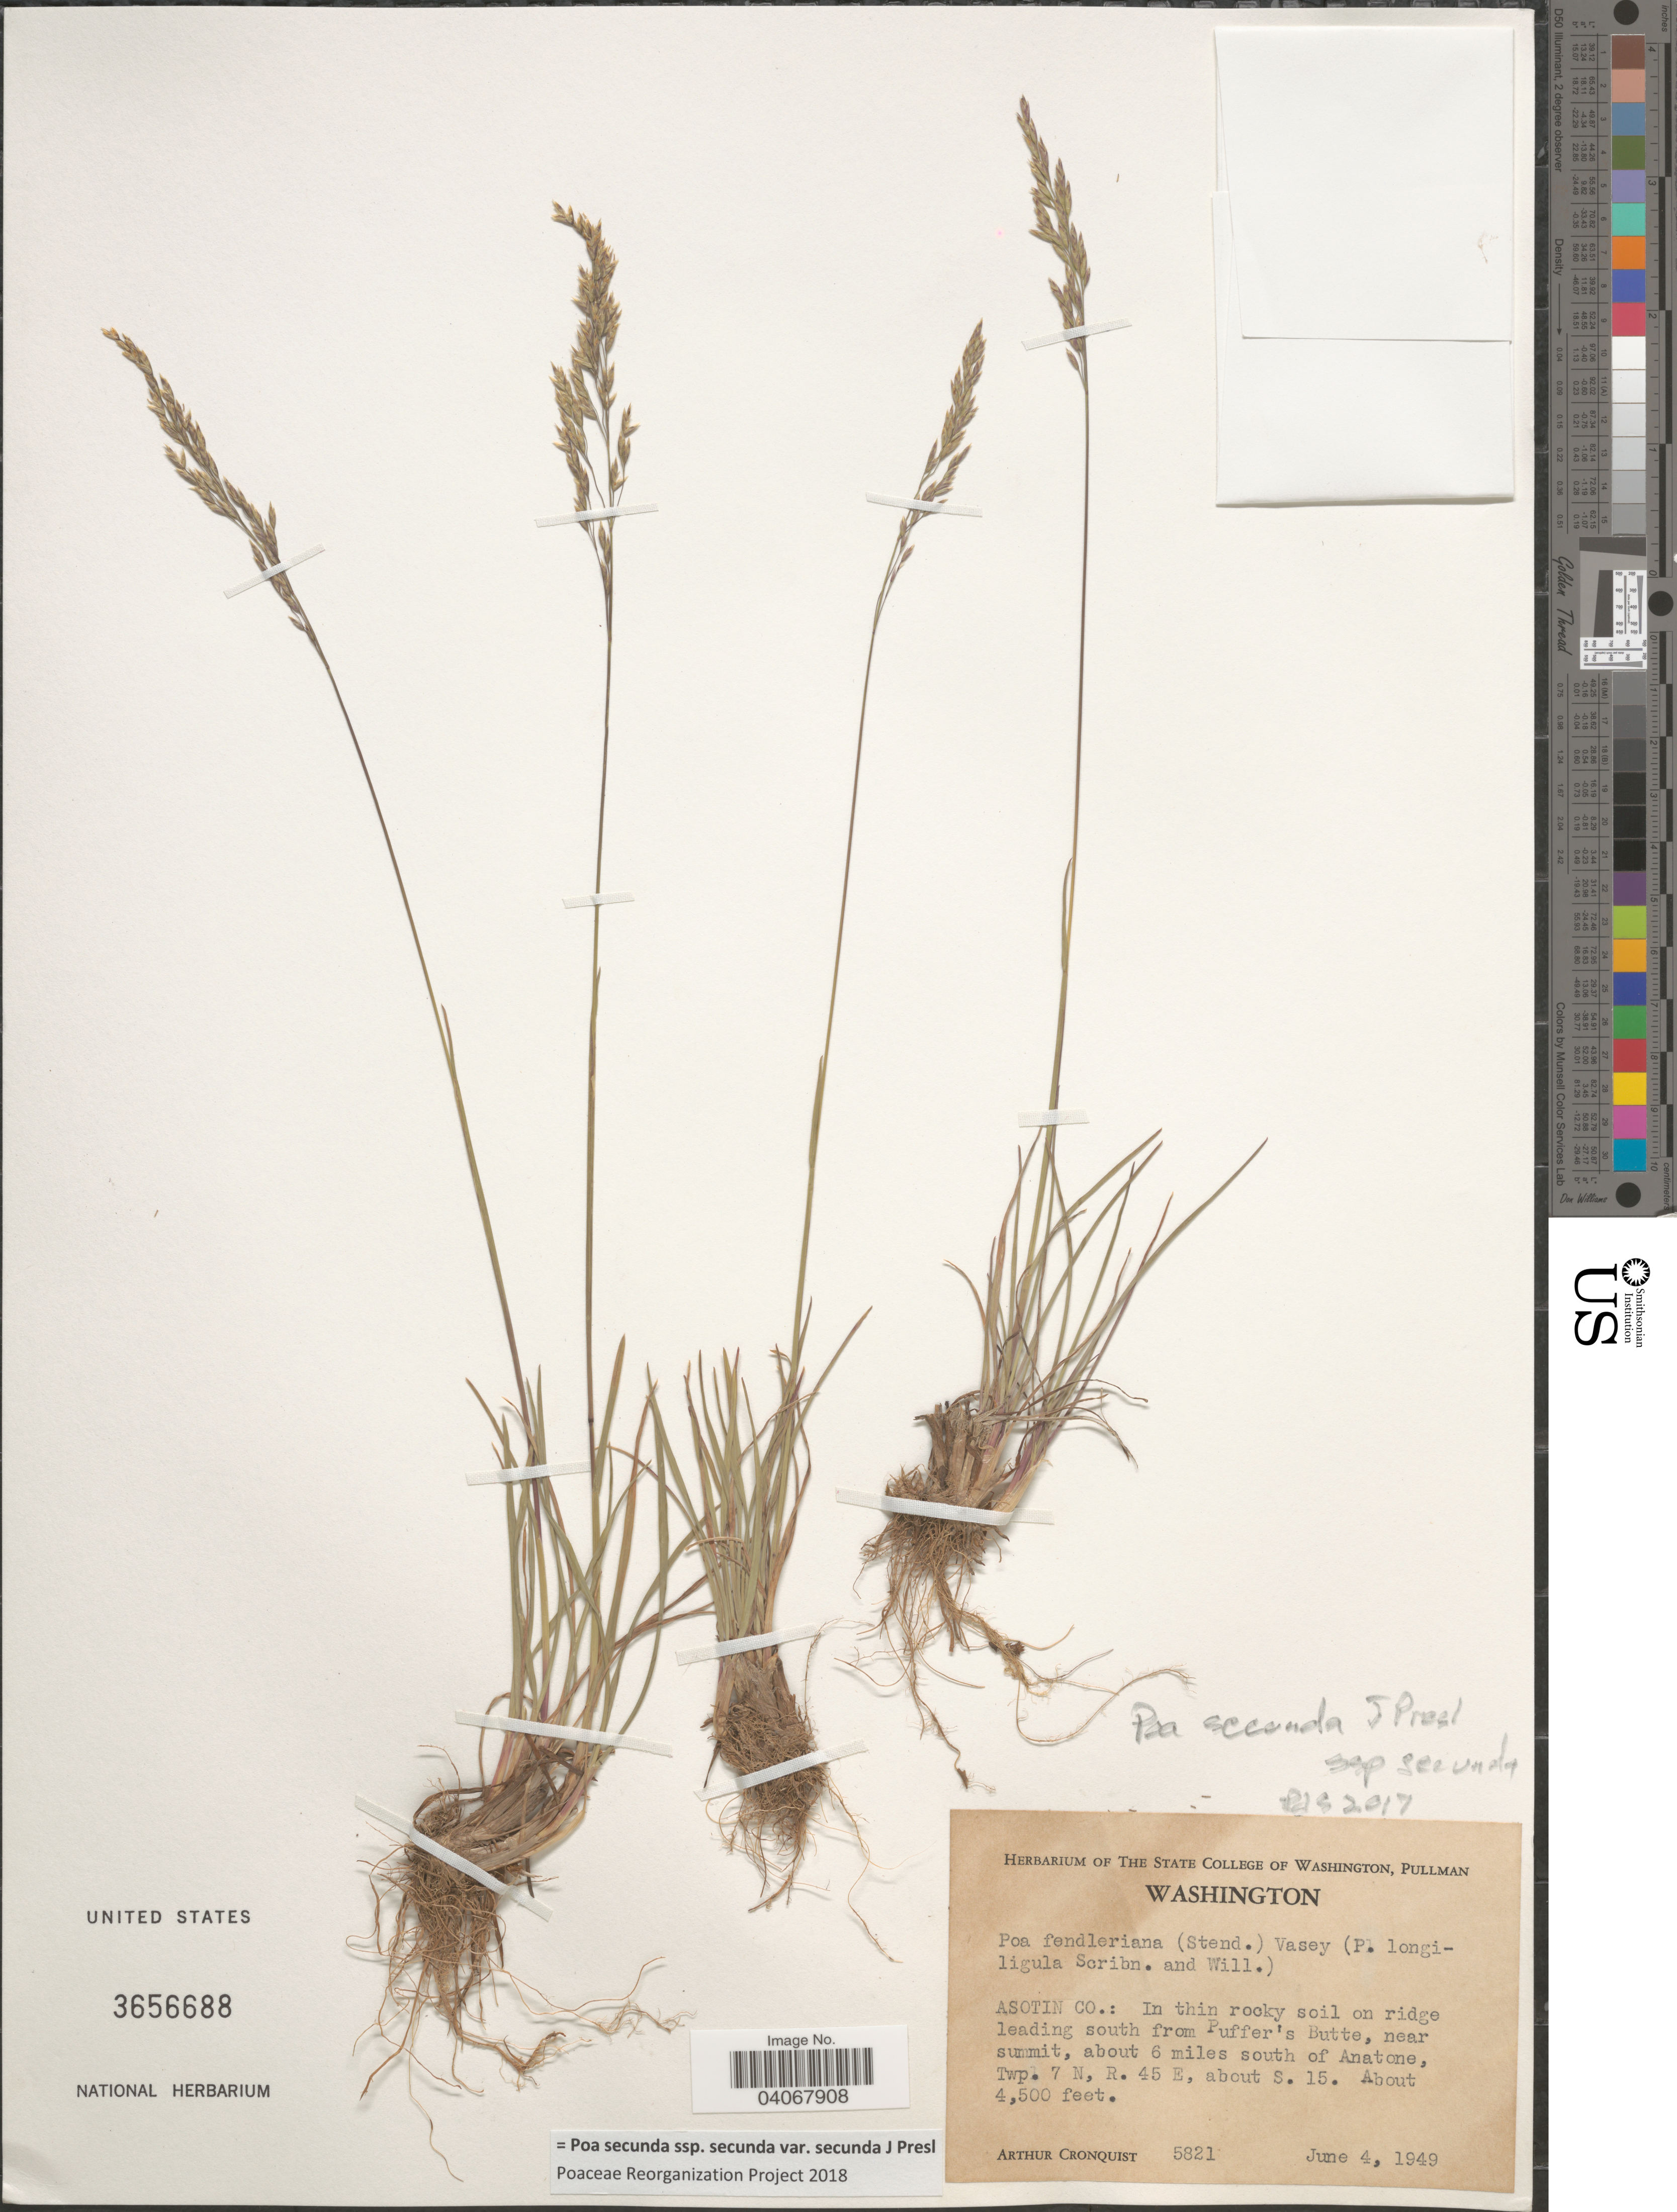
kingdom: Plantae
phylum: Tracheophyta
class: Liliopsida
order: Poales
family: Poaceae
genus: Poa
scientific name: Poa secunda subsp. secunda var. secunda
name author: J. Presl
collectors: A. J. Cronquist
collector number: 5821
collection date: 1949-06-04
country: United States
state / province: Washington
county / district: Asotin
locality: Asotin Co.: In thin rocky soil on ridge leading south from Puffer's Butte, near summit, about 6 miles south of Anatone, Twp. 7 N, R. 45 E, about S. 15.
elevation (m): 1372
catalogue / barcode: US 3656688